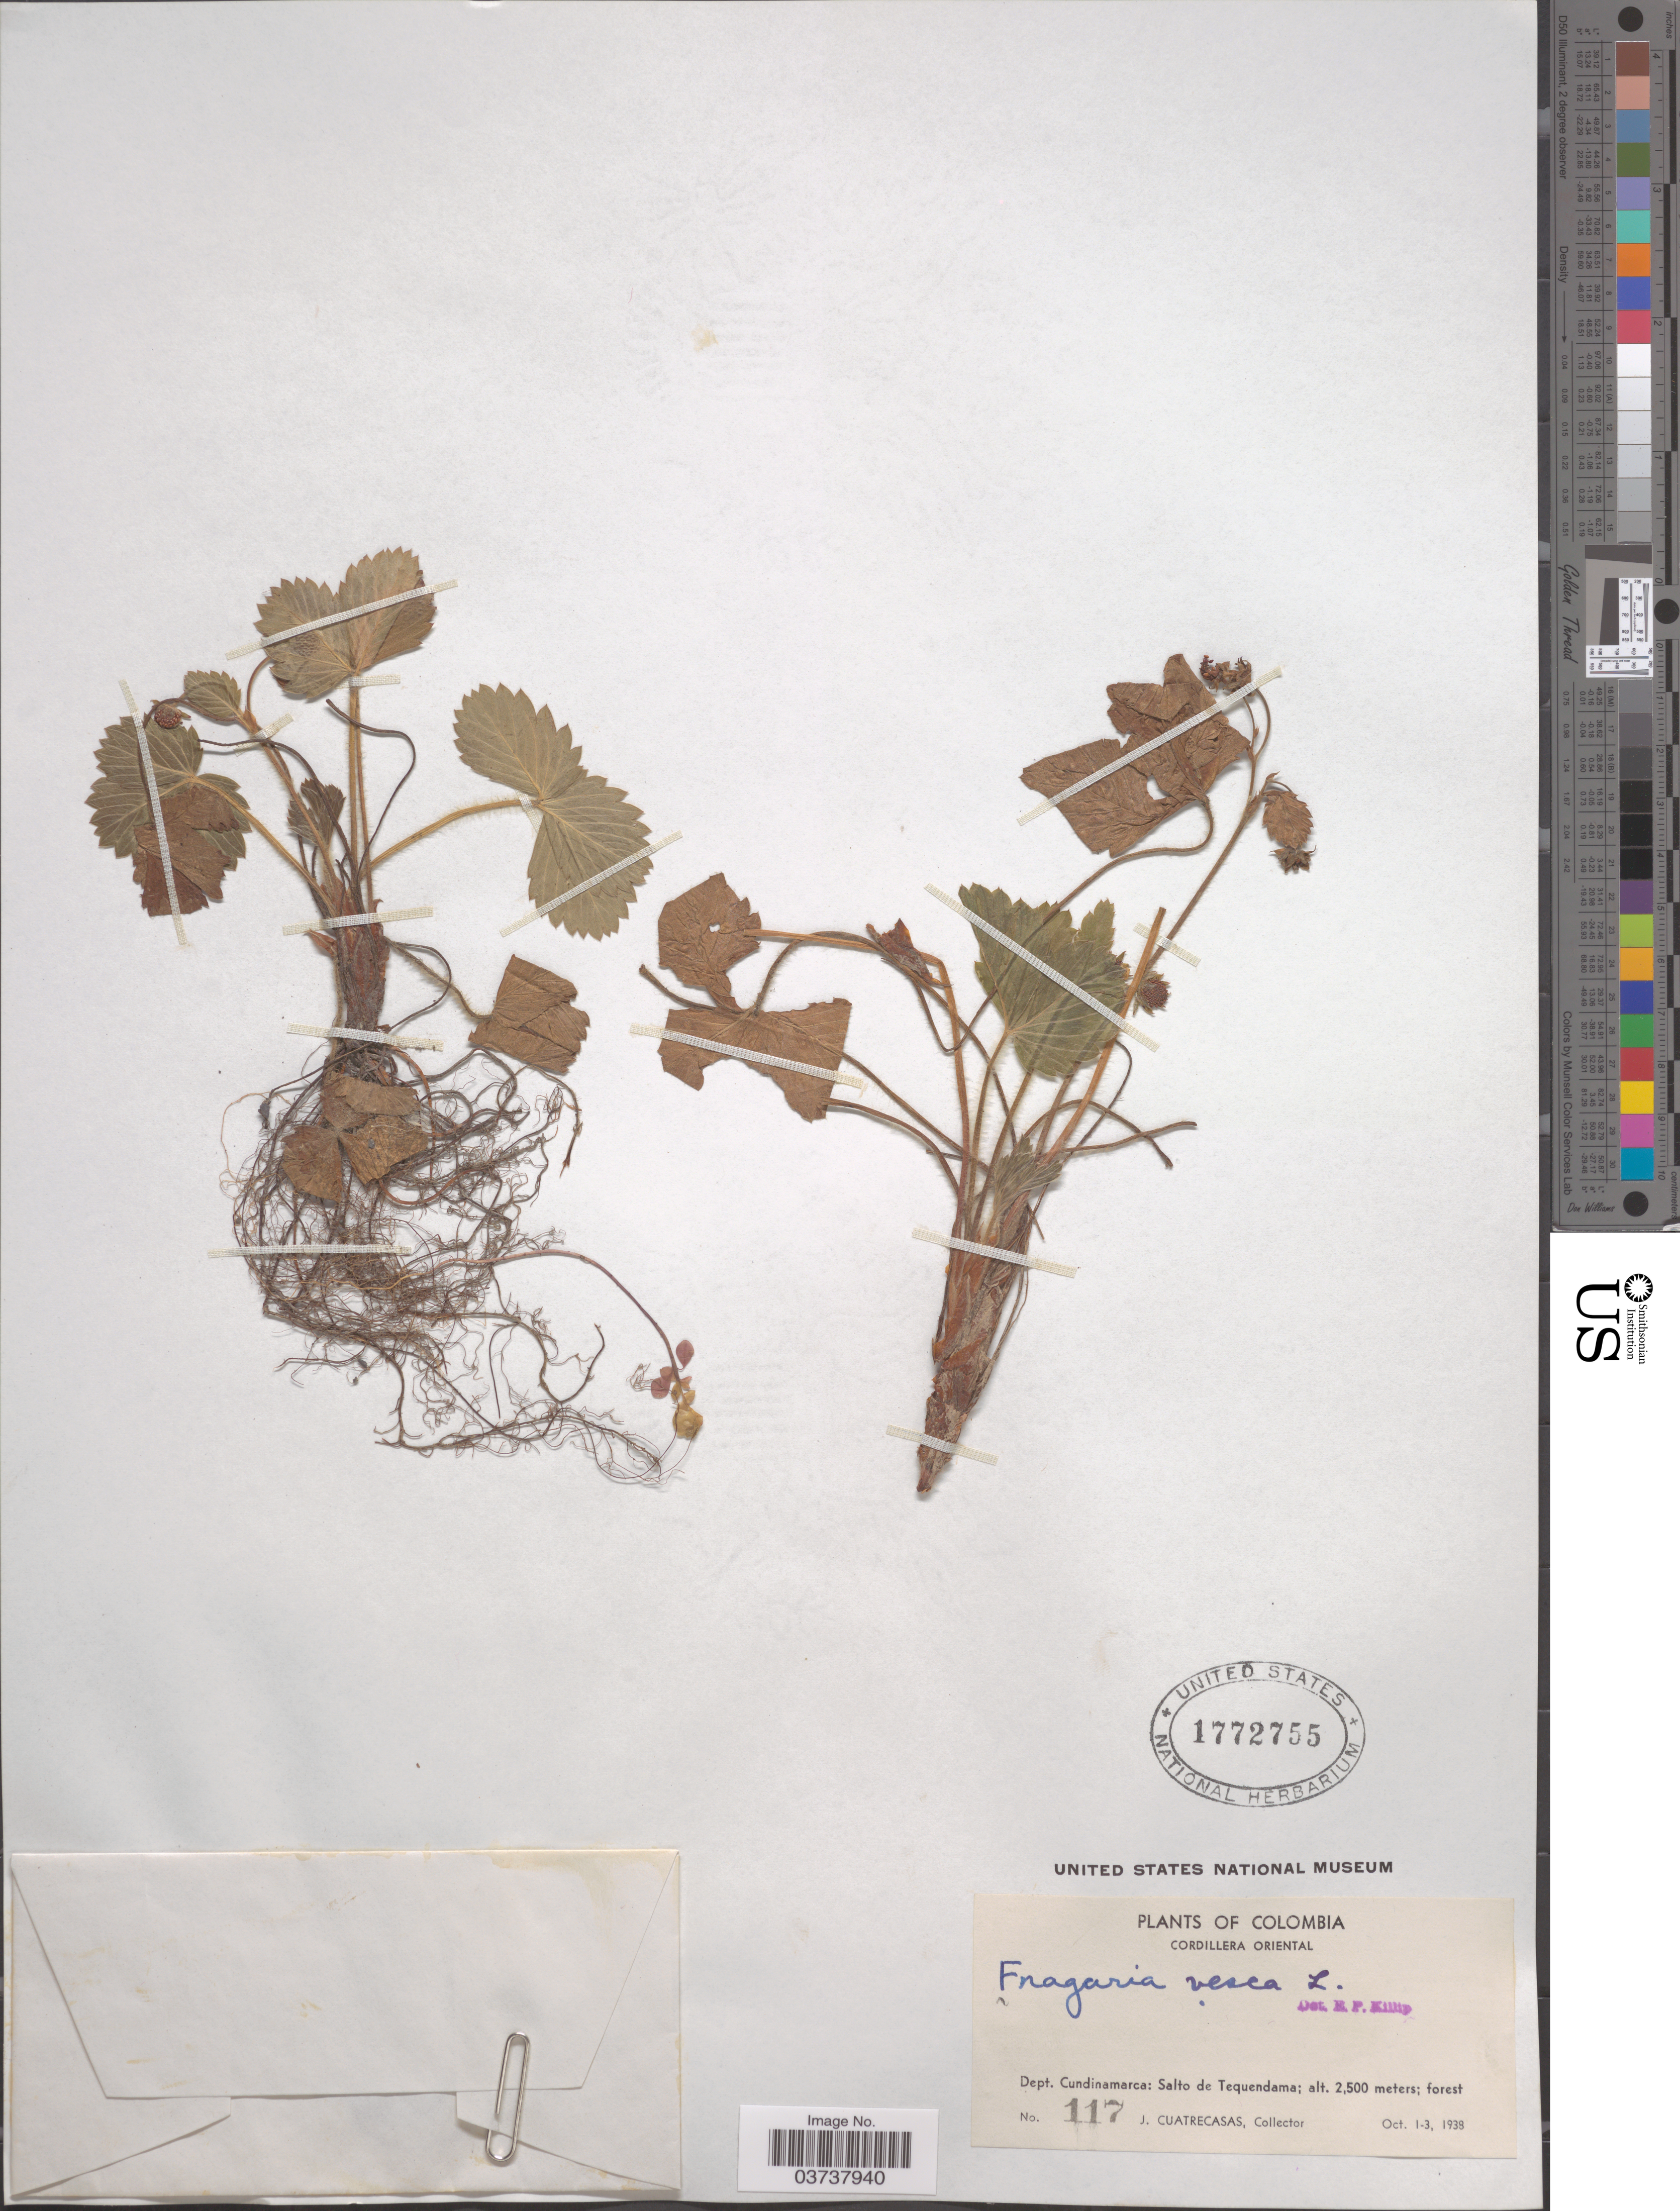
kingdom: Plantae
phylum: Tracheophyta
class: Magnoliopsida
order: Rosales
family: Rosaceae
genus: Fragaria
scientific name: Fragaria vesca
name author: L.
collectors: J. Cuatrecasas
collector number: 117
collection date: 1938-10-01/1938-10-03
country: Colombia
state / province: Cundinamarca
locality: Cordillera Oriental. Dept. Cundinamarca: Salto de Tequendama.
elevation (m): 2500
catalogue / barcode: US 1772755